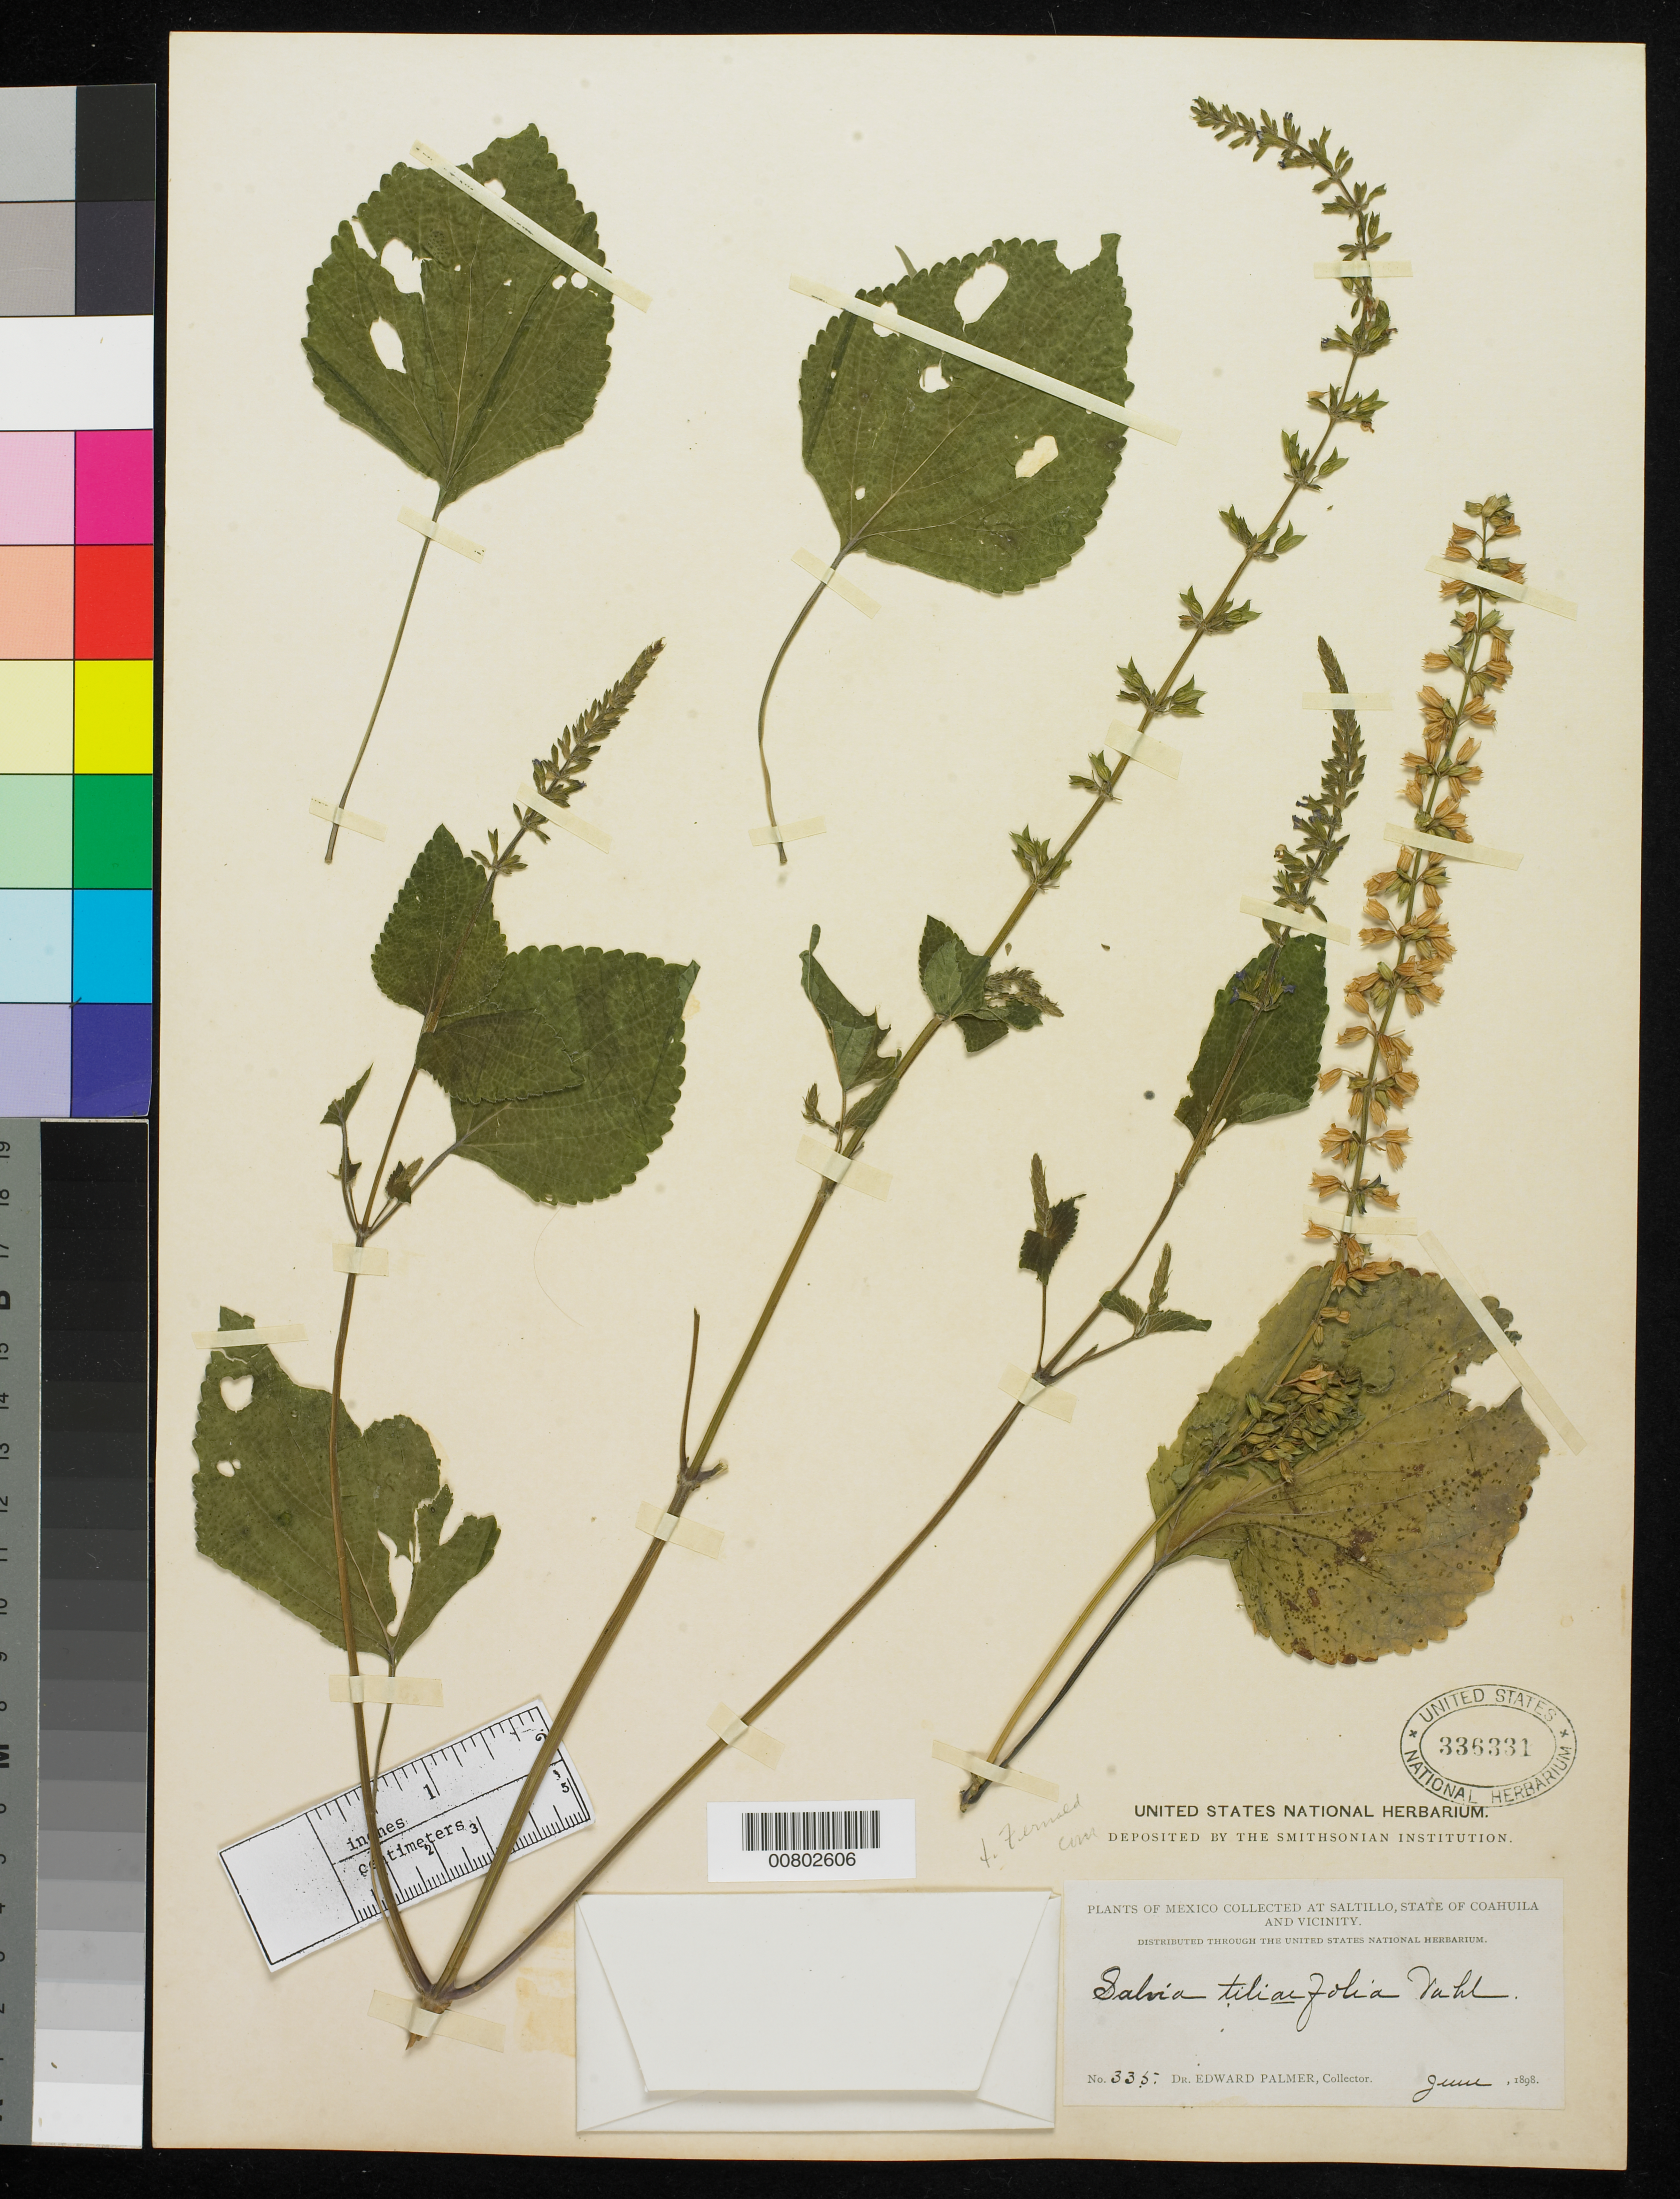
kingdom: Plantae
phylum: Tracheophyta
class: Magnoliopsida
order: Lamiales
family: Lamiaceae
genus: Salvia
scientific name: Salvia tiliaefolia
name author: Vahl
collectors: E. Palmer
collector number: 335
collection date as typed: Jun 1898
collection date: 1898-06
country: Mexico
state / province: Coahuila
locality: Saltillo, Coahuila and vicinity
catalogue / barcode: US 336331